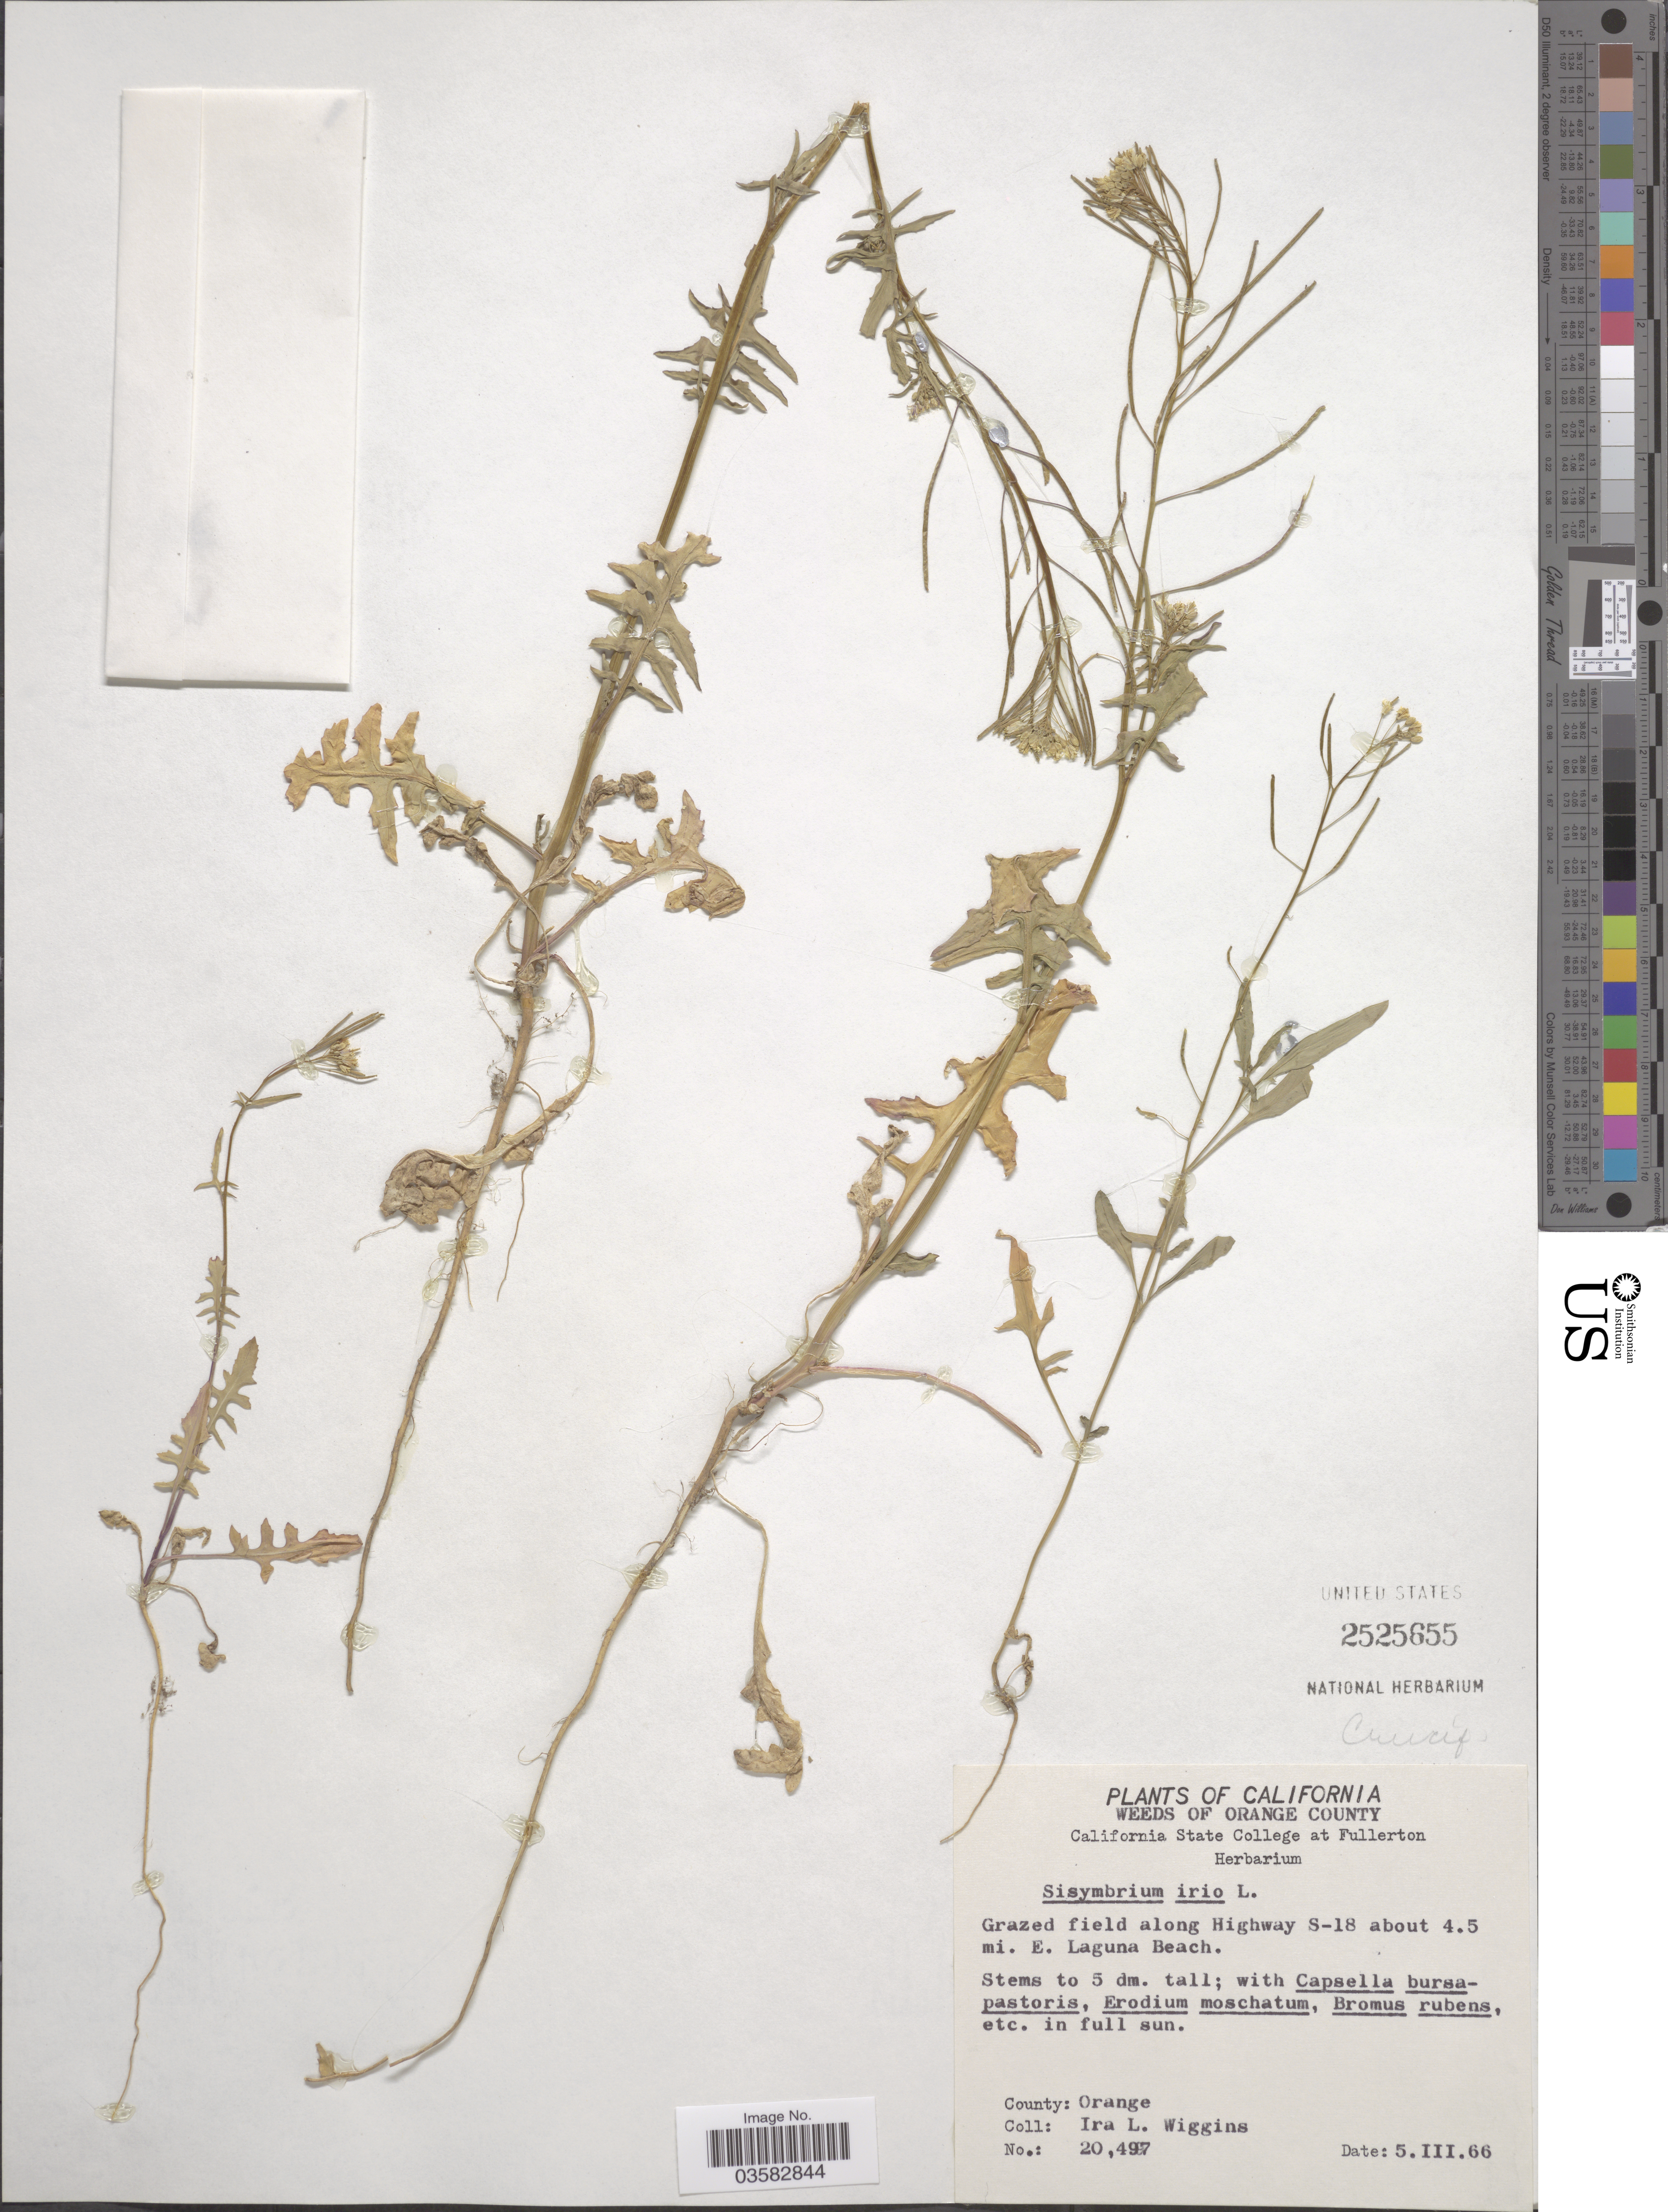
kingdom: Plantae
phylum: Tracheophyta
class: Magnoliopsida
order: Brassicales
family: Brassicaceae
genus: Sisymbrium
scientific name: Sisymbrium irio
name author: L.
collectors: I. L. Wiggins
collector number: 20497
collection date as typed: Transcribed d/m/y: 5/3/66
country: United States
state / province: California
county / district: Orange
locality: Orange County. Grazed field along Highway S-18 about 4.5 mi. E. Laguna Beach.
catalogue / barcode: US 2525655